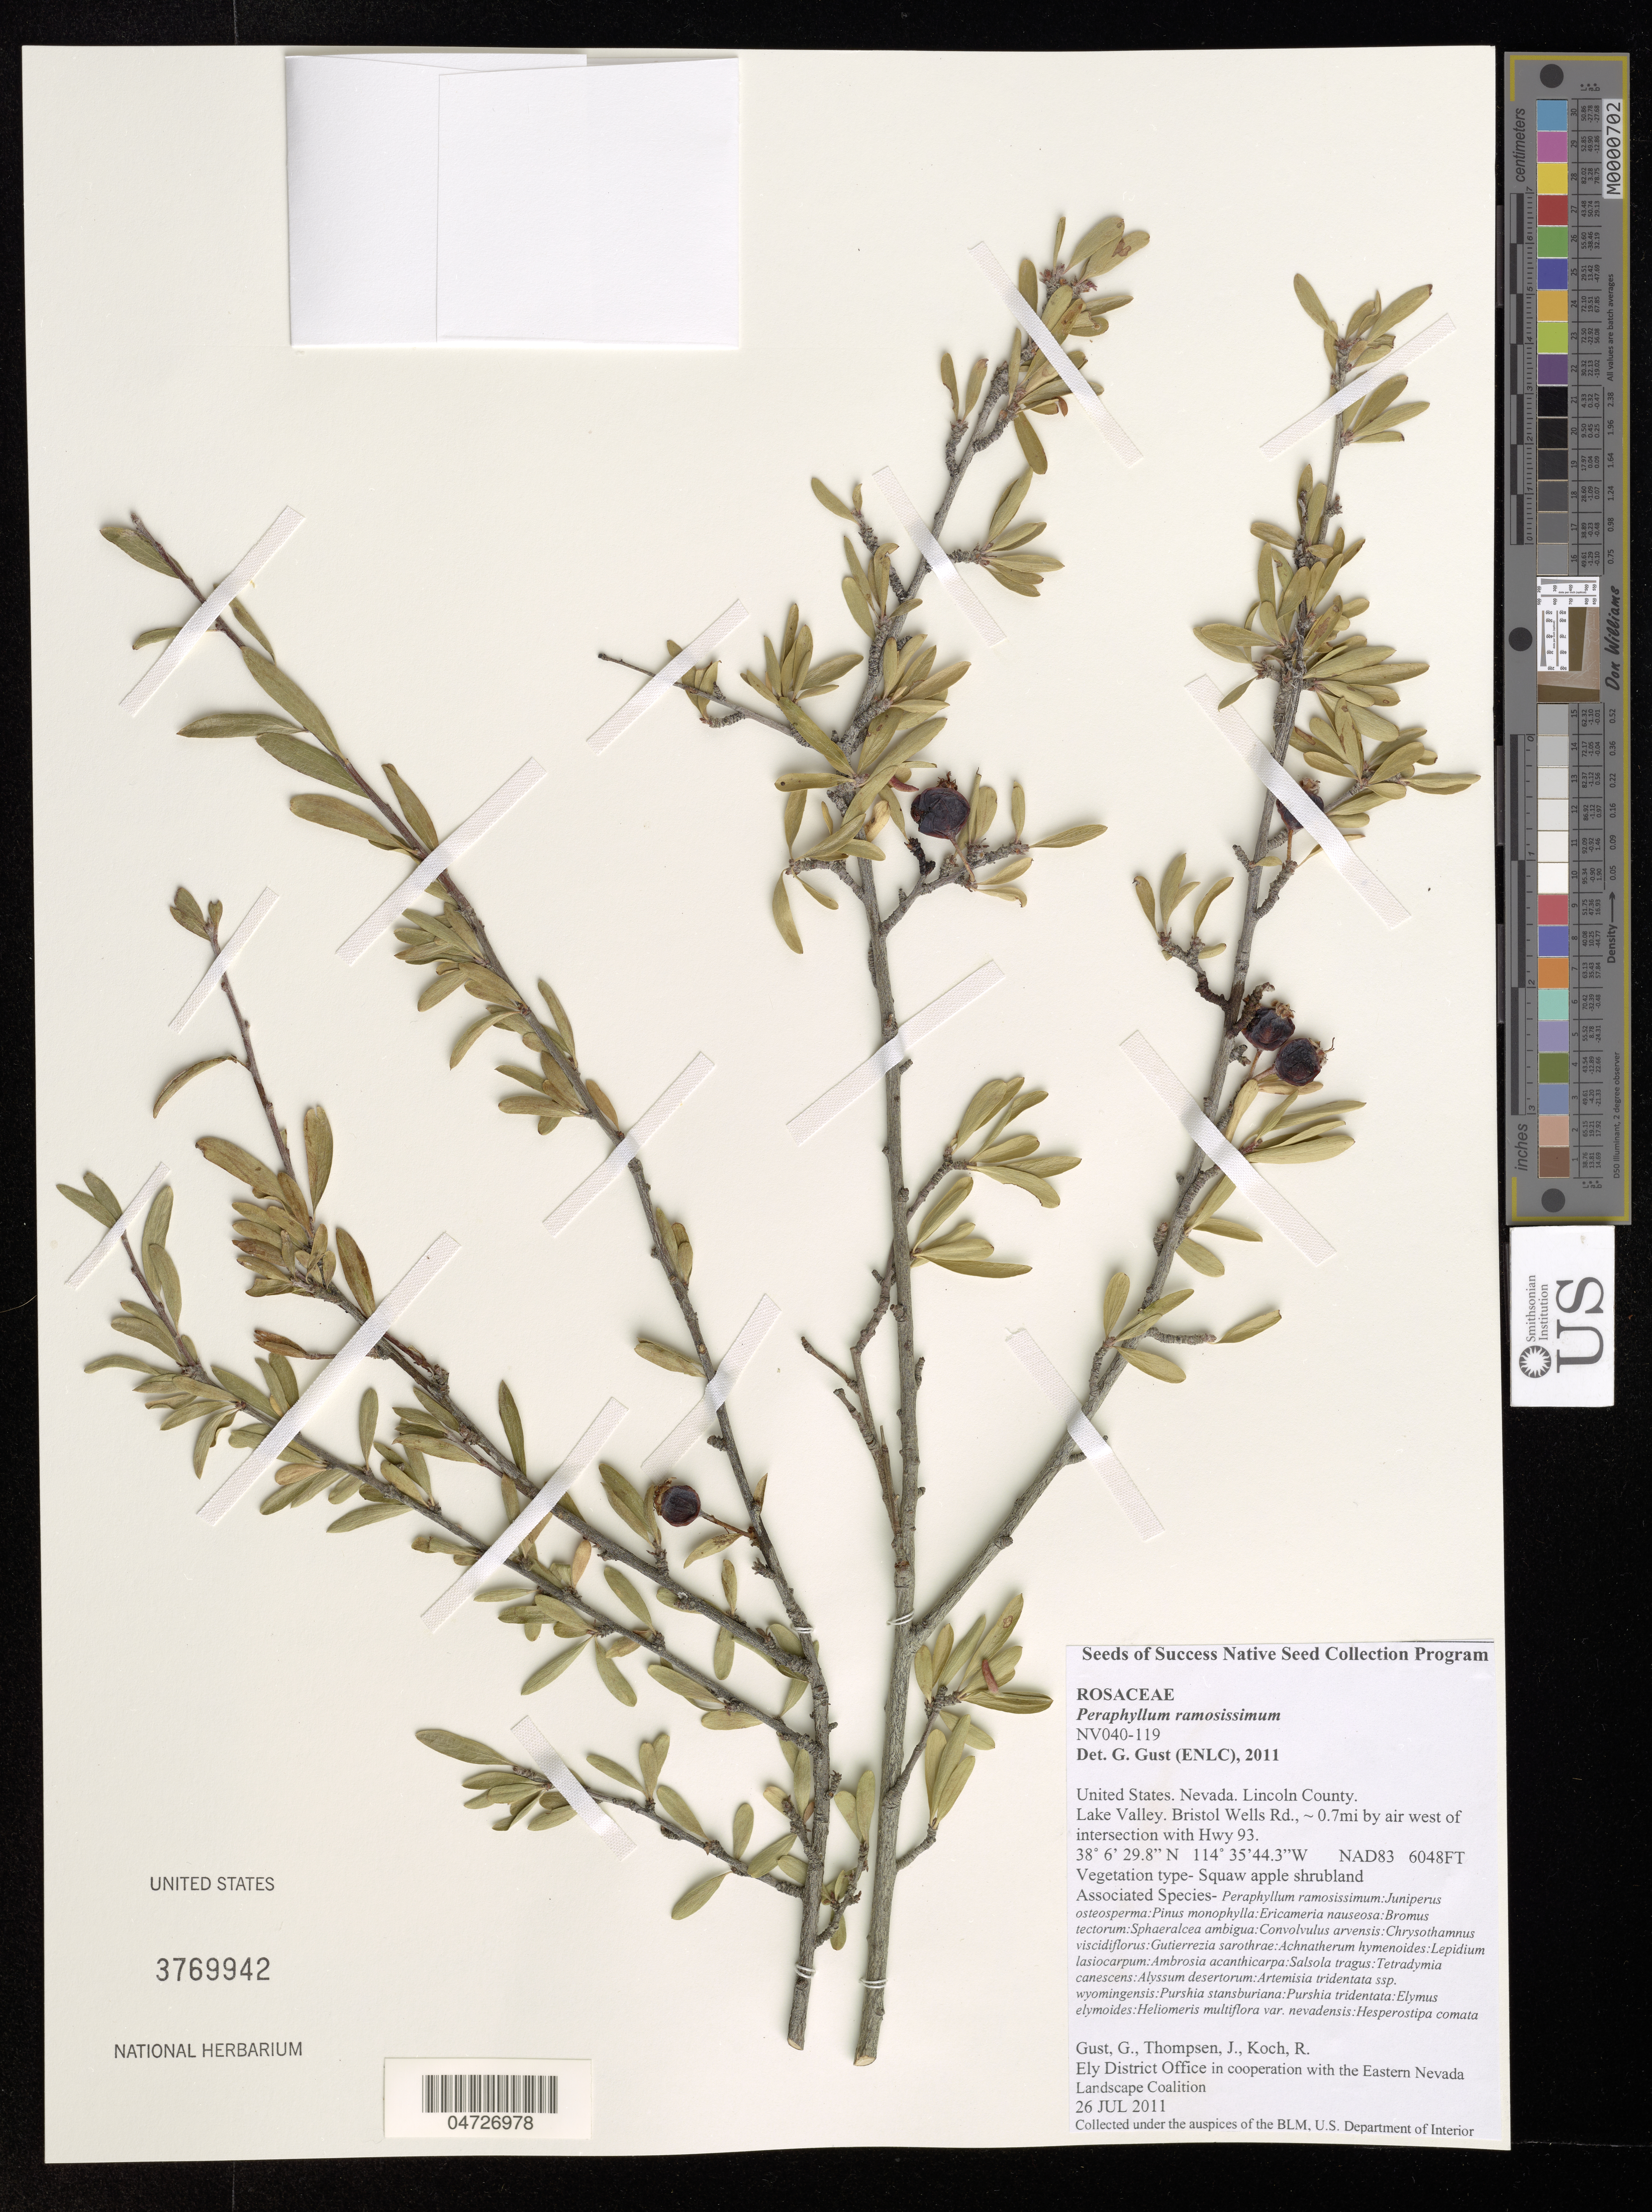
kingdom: Plantae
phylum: Tracheophyta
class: Magnoliopsida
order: Rosales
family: Rosaceae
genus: Peraphyllum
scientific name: Peraphyllum ramosissimum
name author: Nutt.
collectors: G. Gust, J. Thompsen & R. Koch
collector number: NV040-119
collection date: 2011-07-26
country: United States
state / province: Nevada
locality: Lincoln County. Lake Valley. Bristol Wells Rd., ~0.7mi by air west of intersection with Hwy 93.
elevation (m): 1843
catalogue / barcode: US 3769942